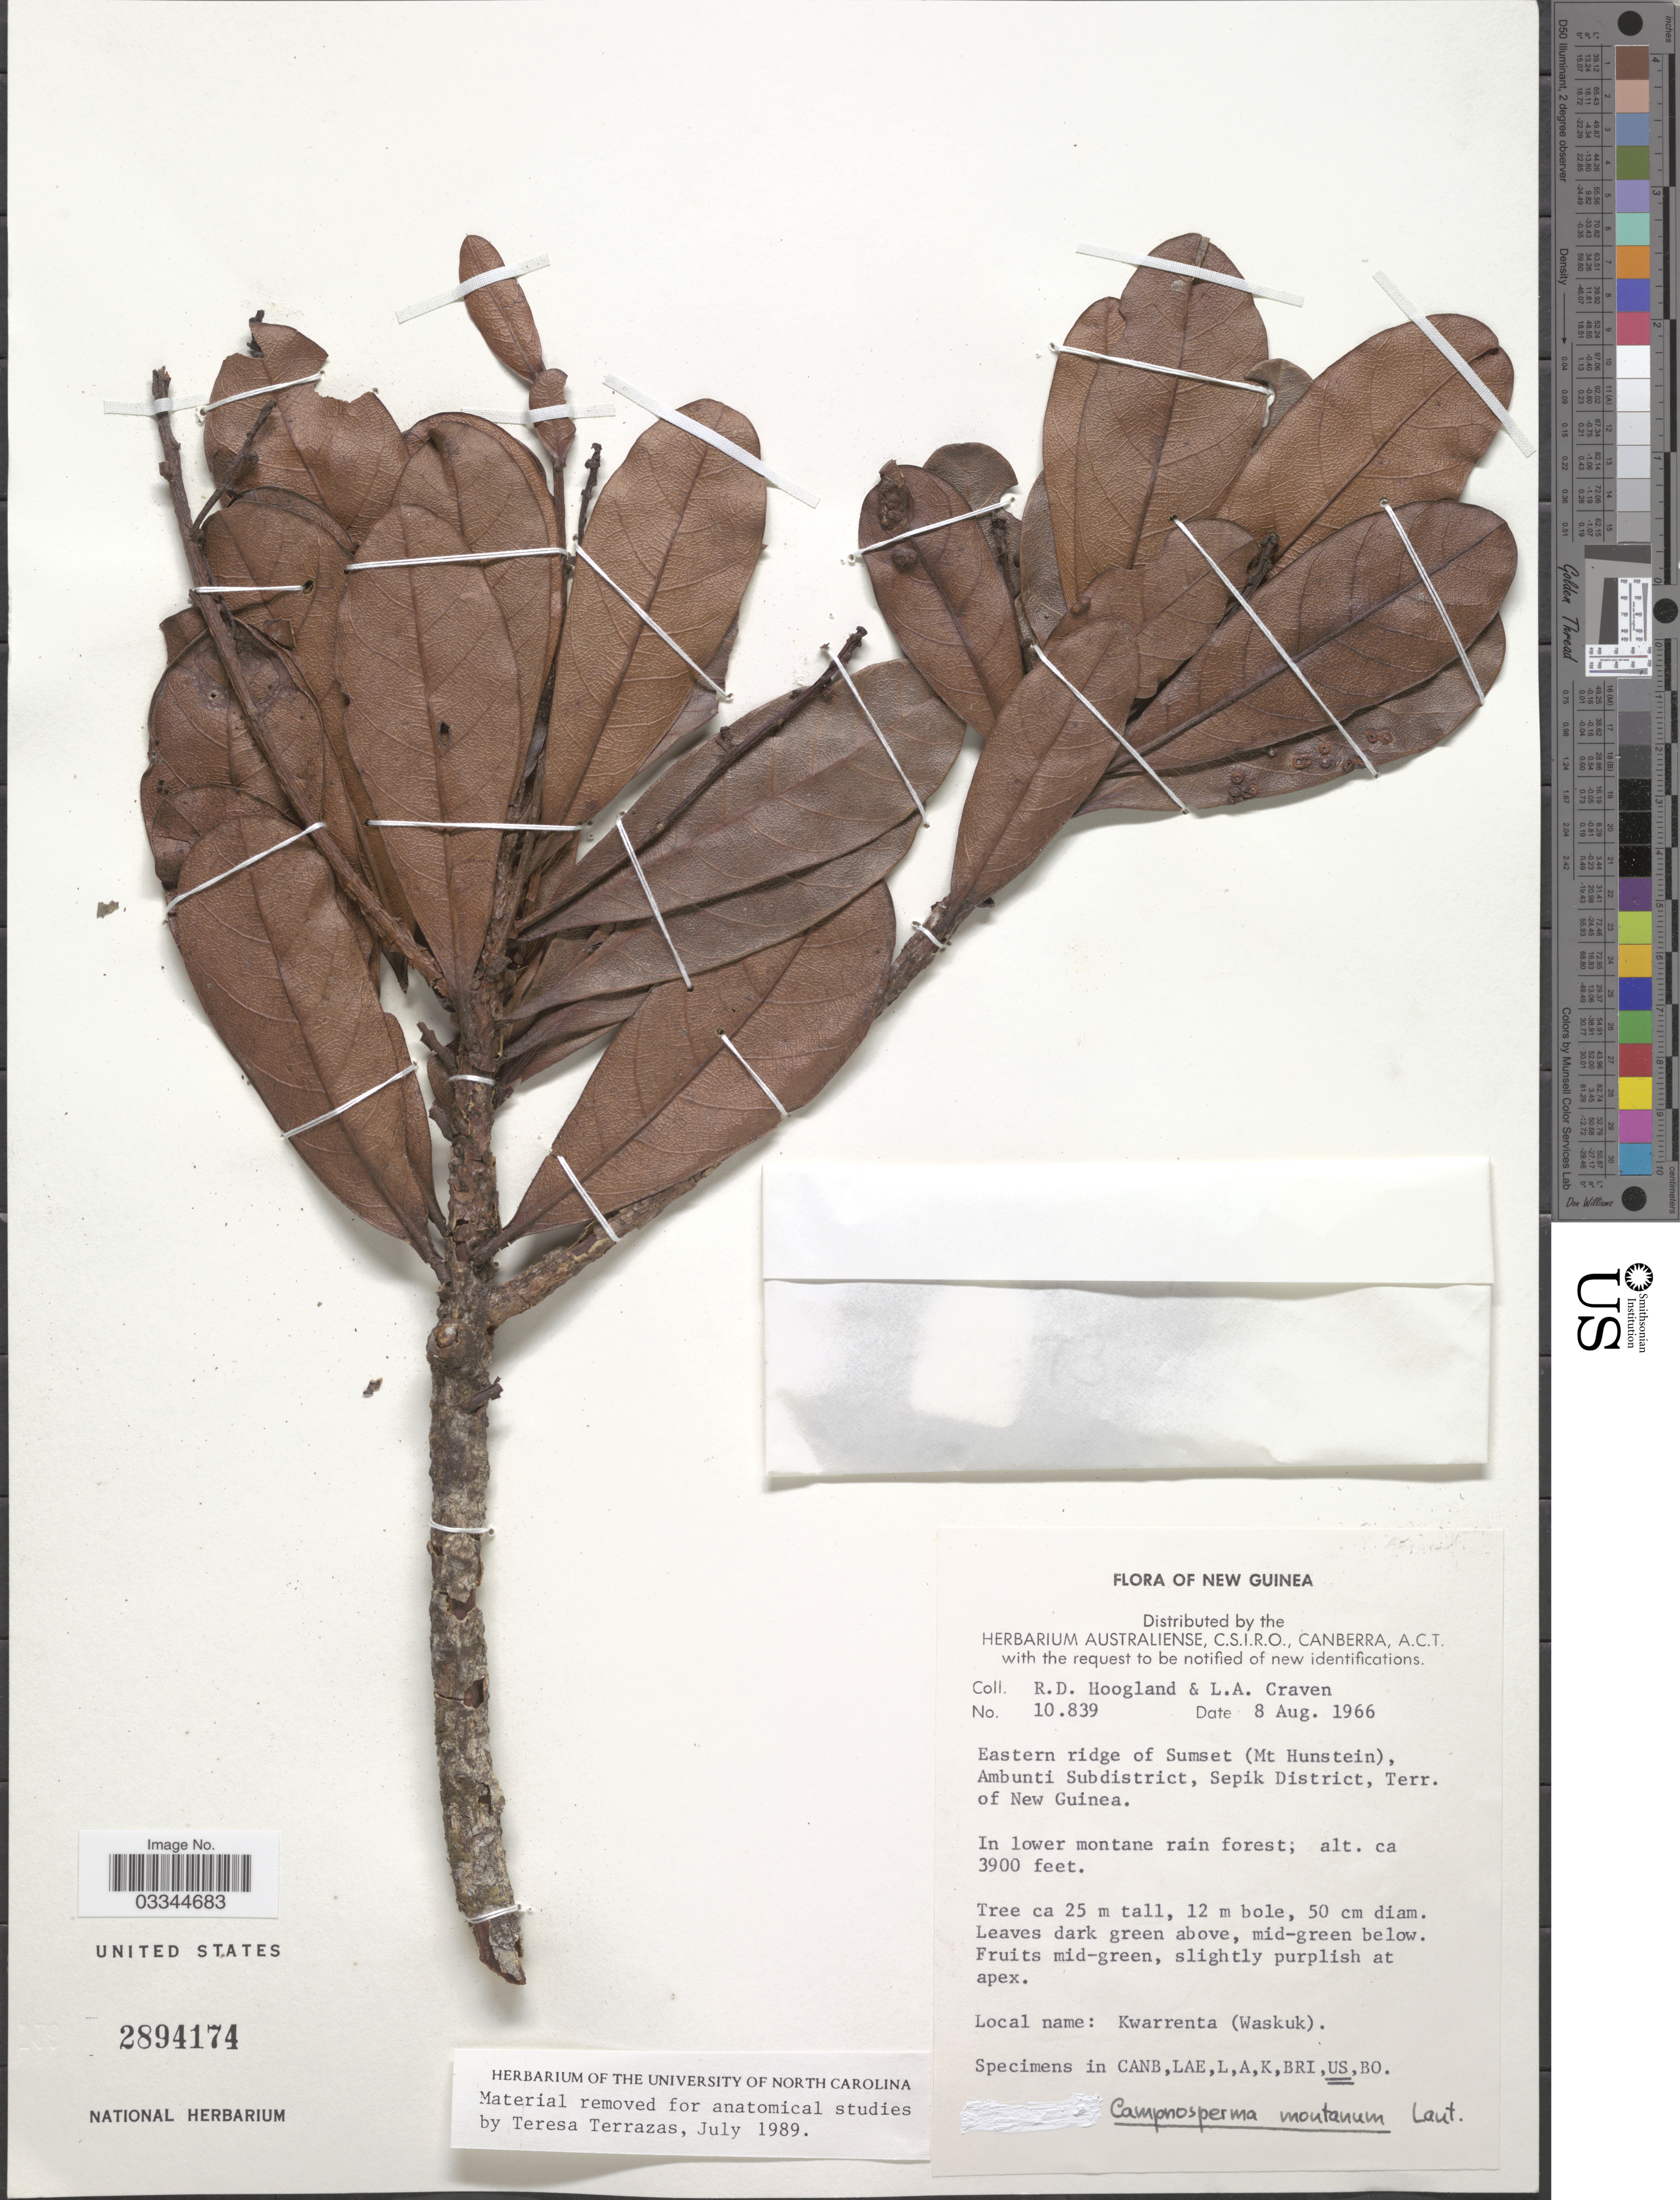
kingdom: Plantae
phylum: Tracheophyta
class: Magnoliopsida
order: Sapindales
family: Anacardiaceae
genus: Campnosperma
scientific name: Campnosperma montanum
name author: Lauterb.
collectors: R. D. Hoogland & L. A. Craven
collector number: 10839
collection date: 1966-08-08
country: Papua New Guinea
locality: New Guinea, Eastern ridge of Sumset (Mt Hunstein), Ambunti Subdistrict, Sepik District, Terr. of New Guinea.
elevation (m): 1189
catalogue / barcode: US 2894174